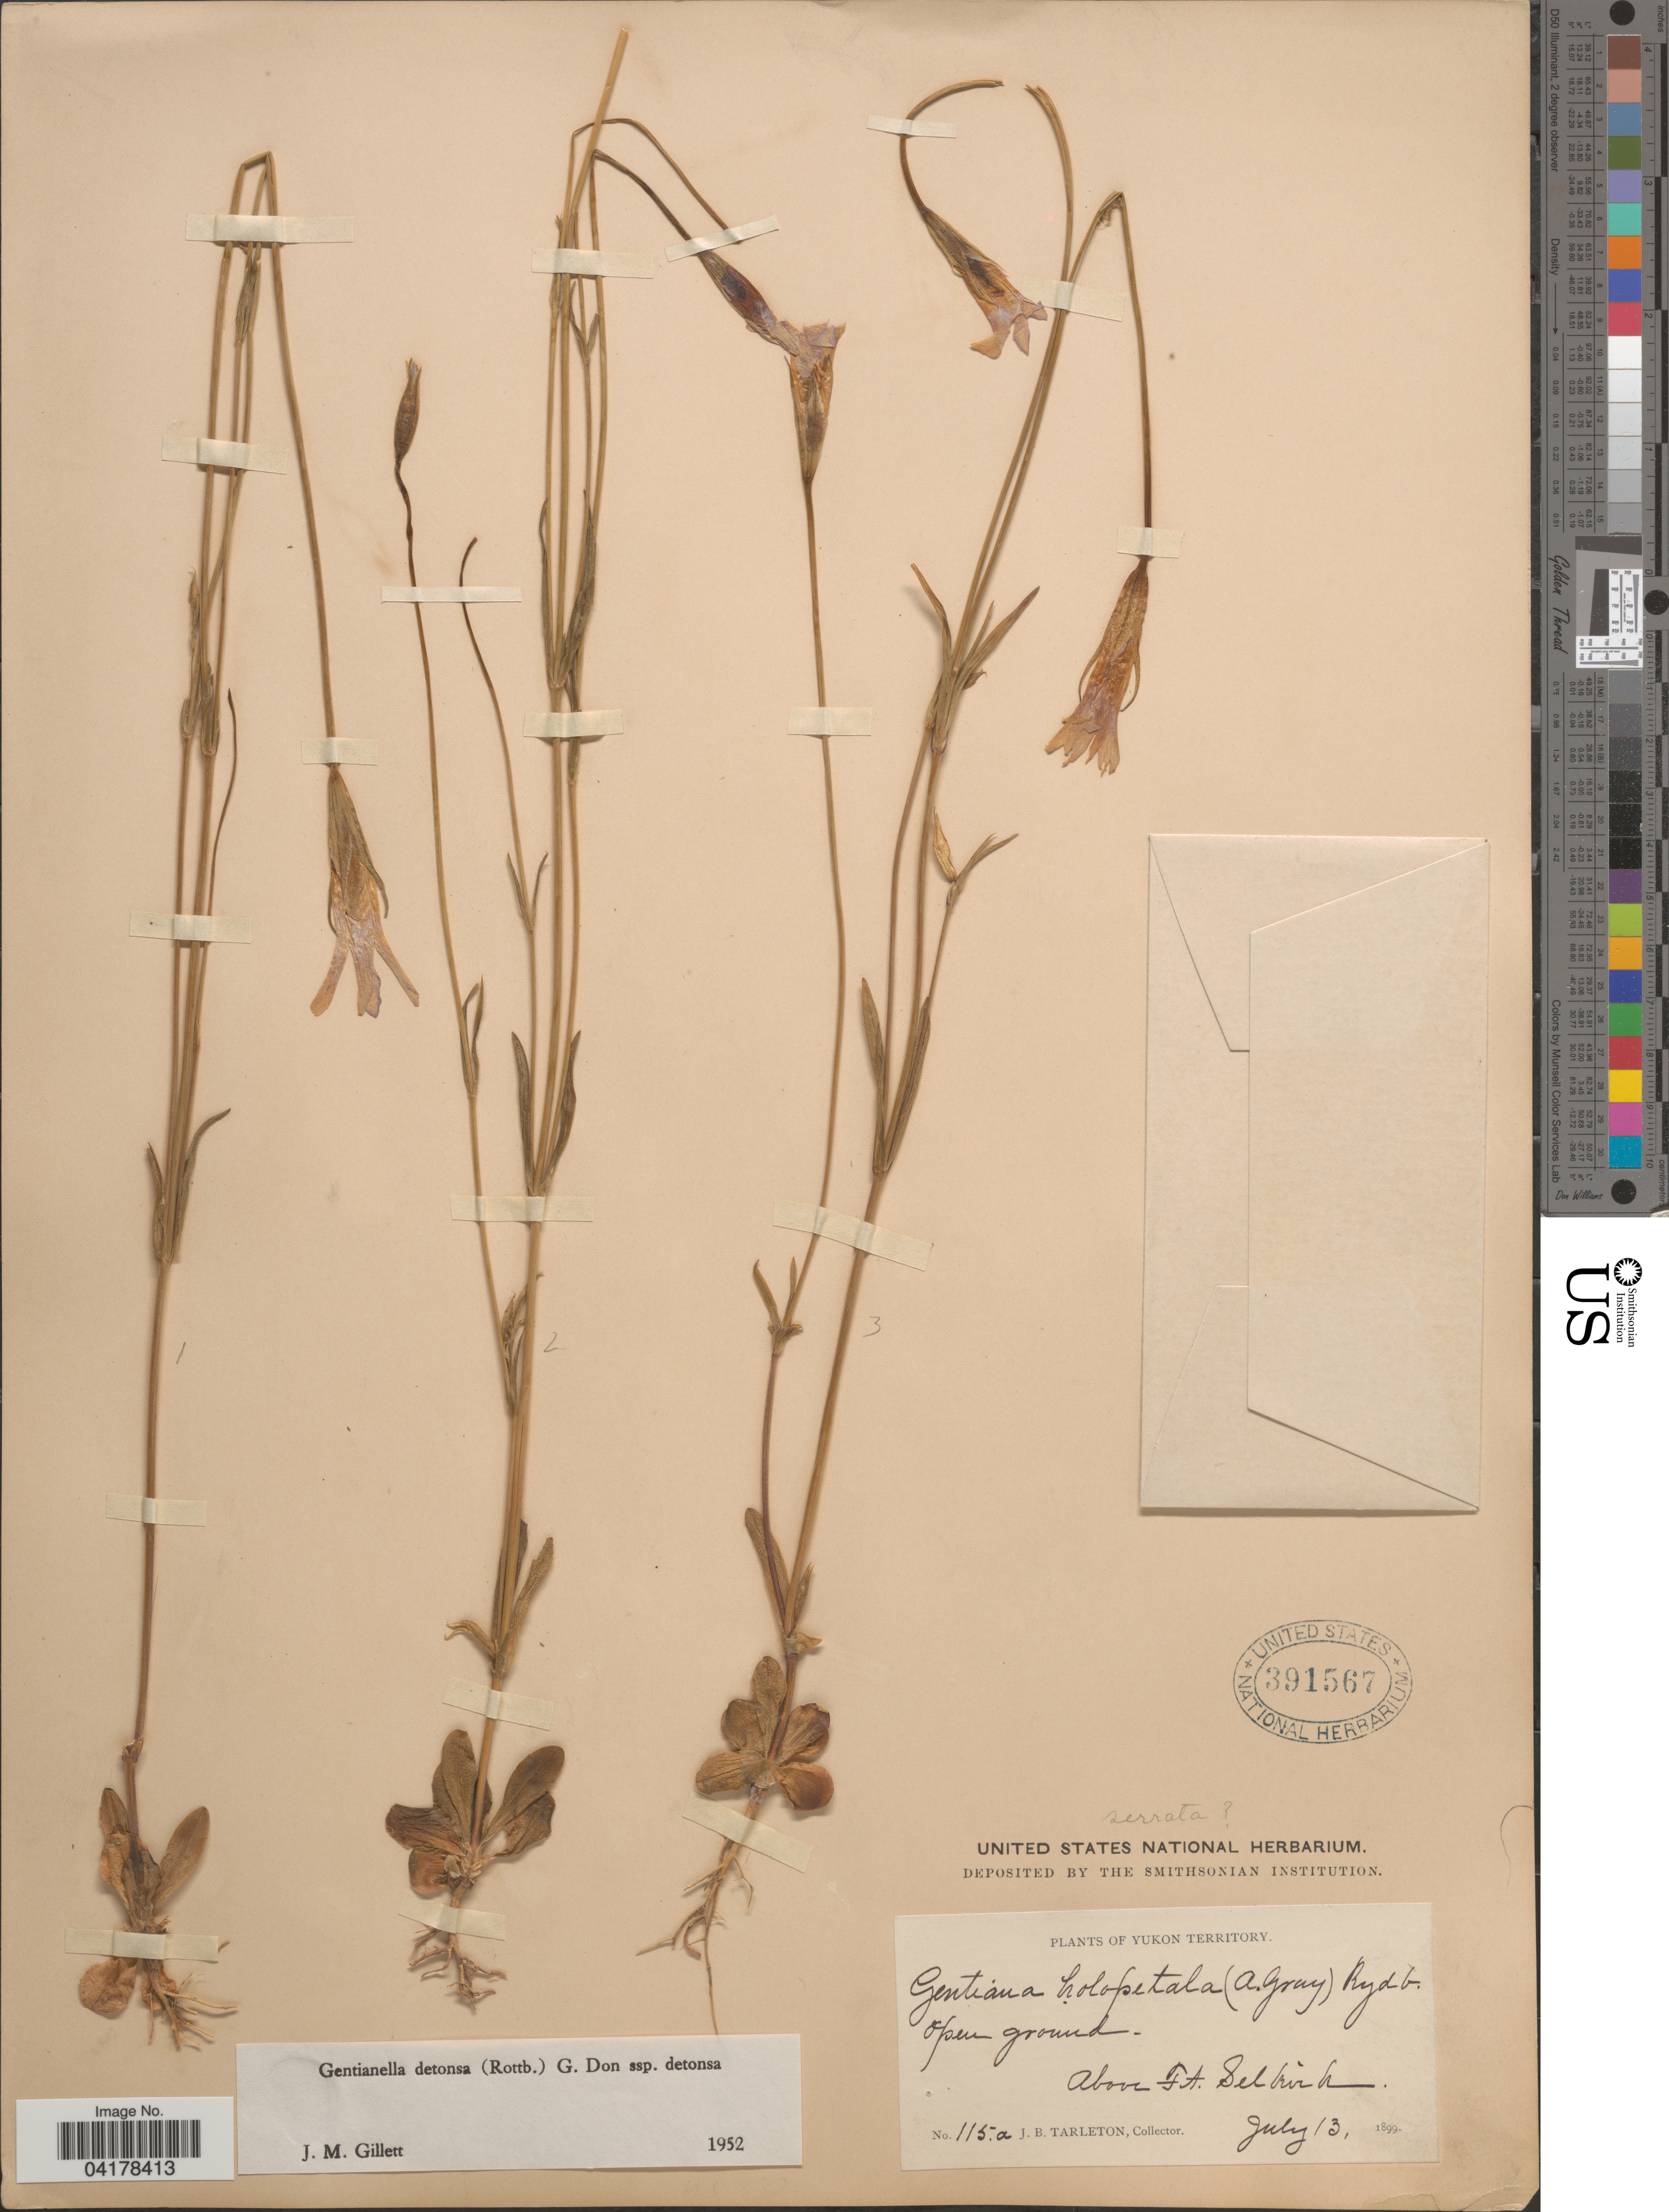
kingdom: Plantae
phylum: Tracheophyta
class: Magnoliopsida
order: Gentianales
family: Gentianaceae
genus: Gentianella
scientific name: Gentianella detonsa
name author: (Rottb.) G. Don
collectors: J. Tarleton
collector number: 115a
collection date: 1899-07-13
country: Canada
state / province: Yukon Territory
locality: Above Ft. Selkirk.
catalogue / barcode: US 391567